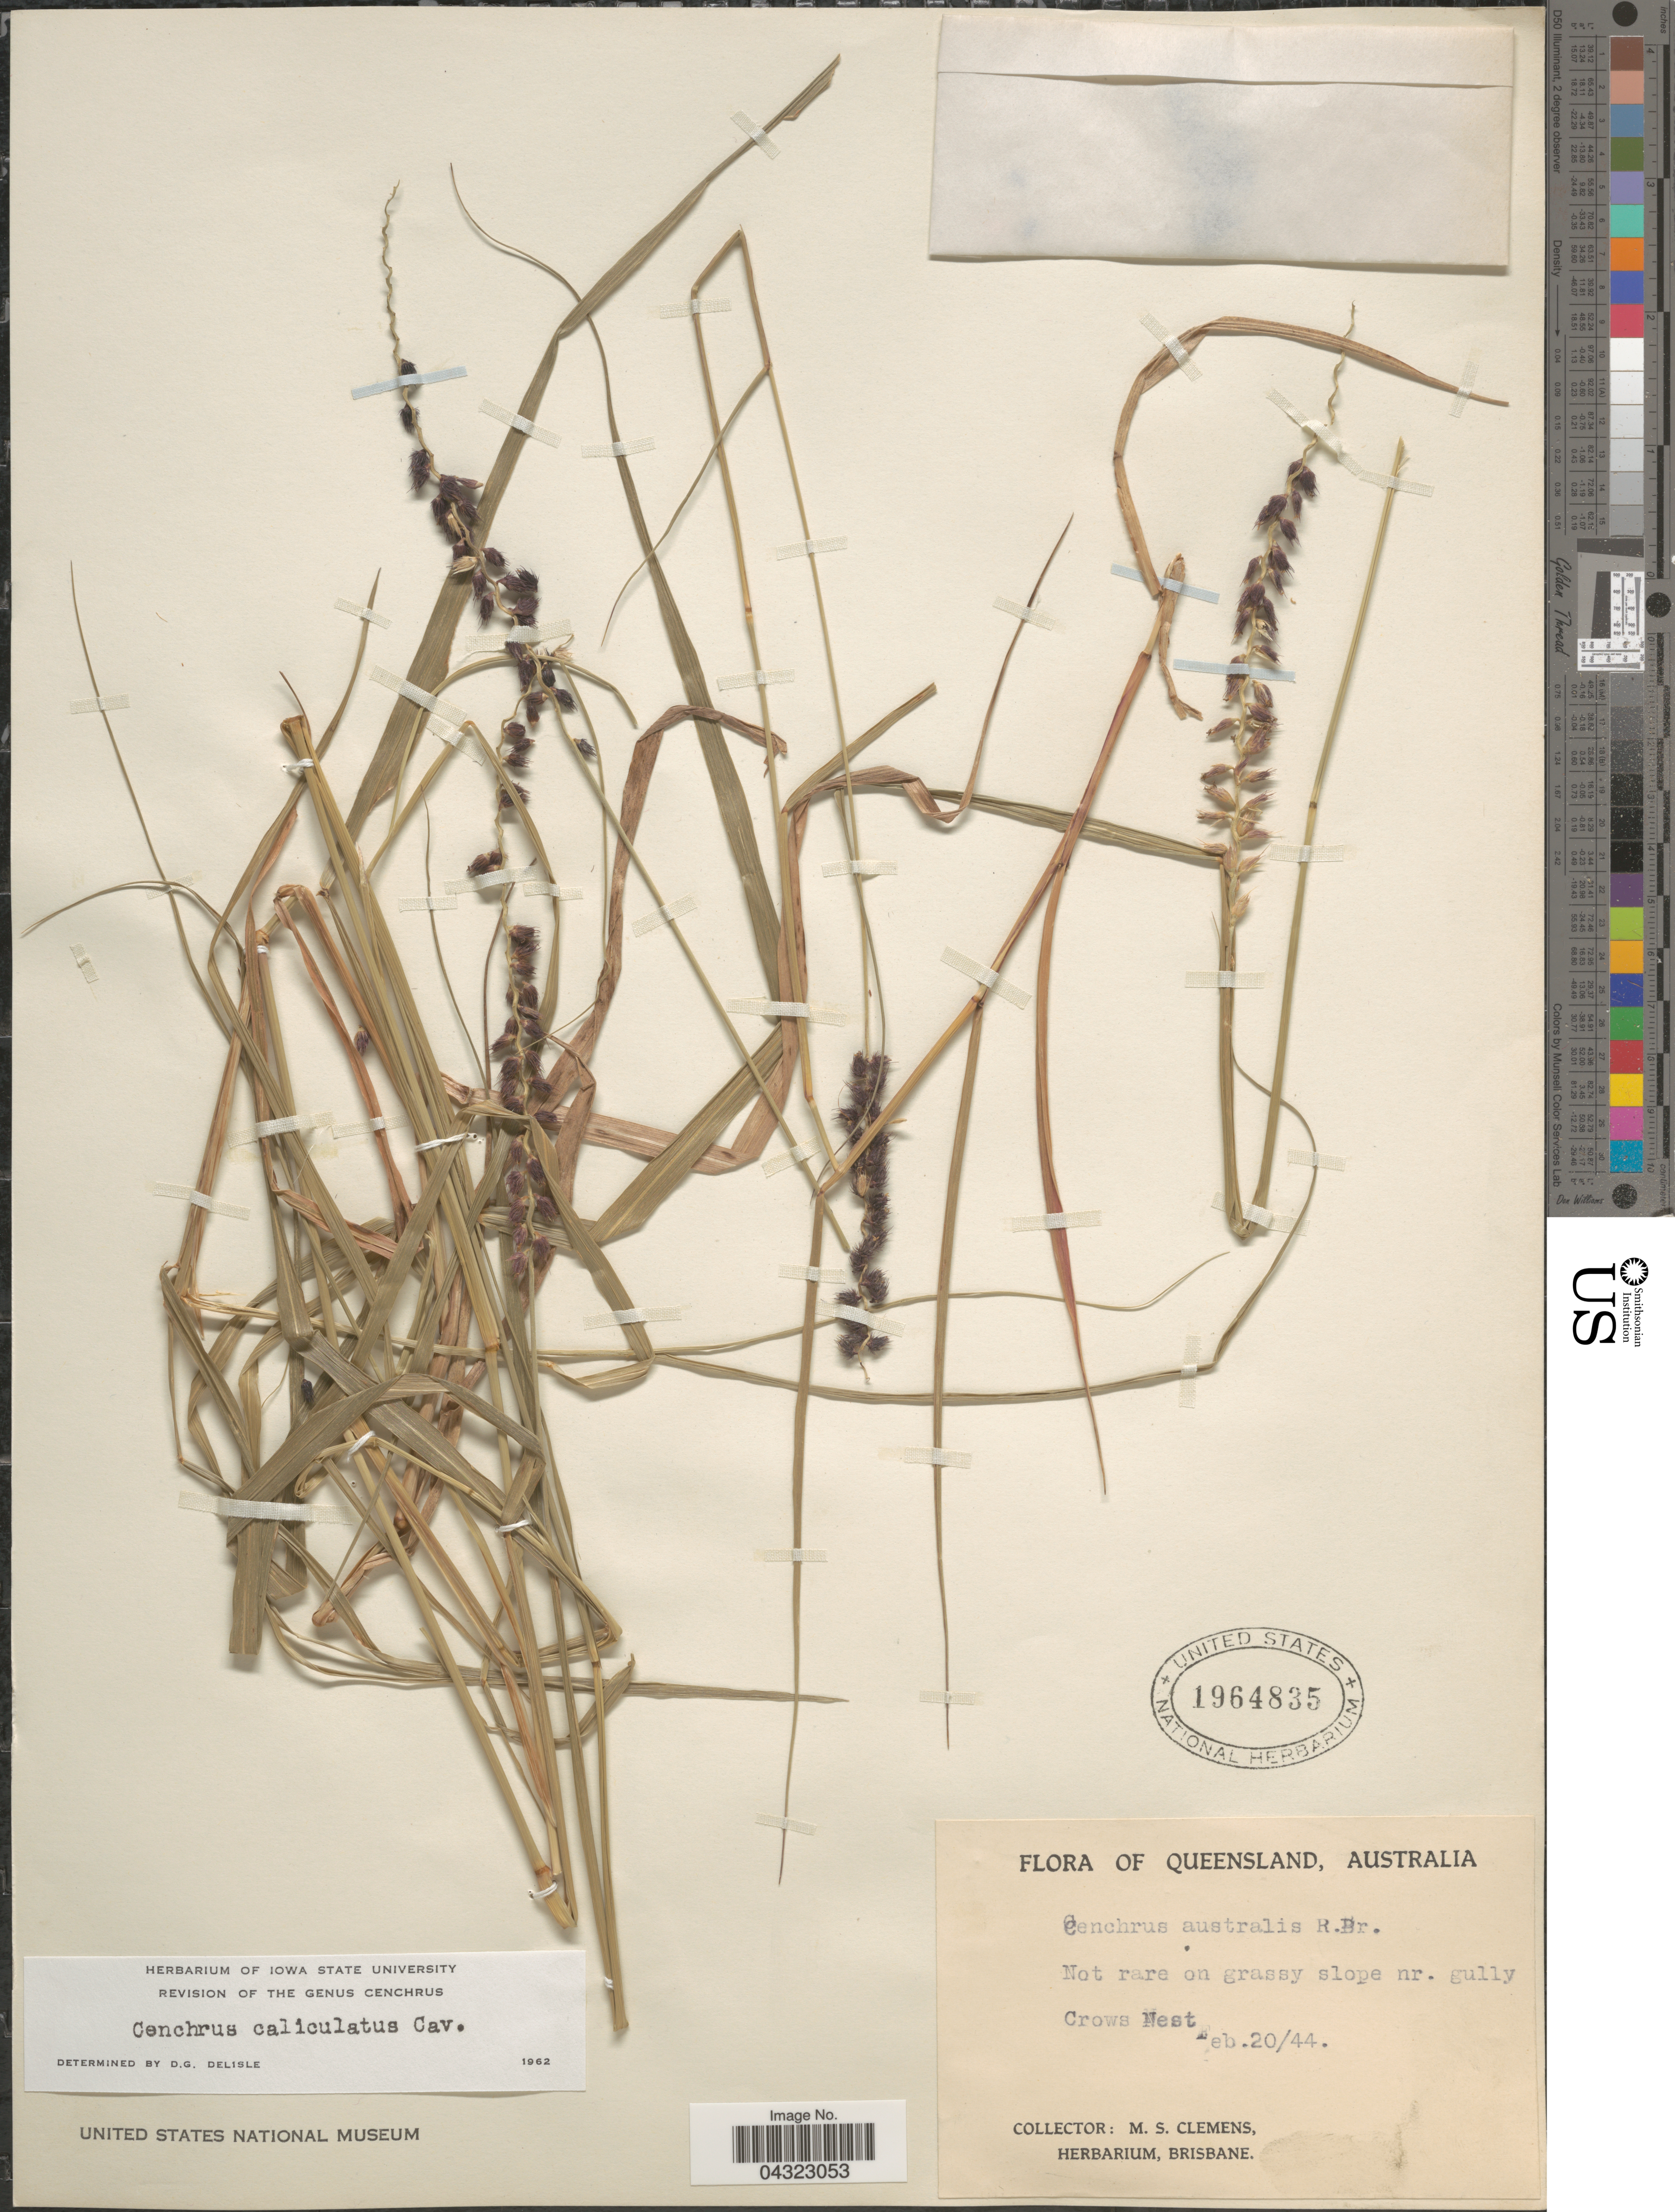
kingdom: Plantae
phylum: Tracheophyta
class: Liliopsida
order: Poales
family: Poaceae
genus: Cenchrus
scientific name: Cenchrus caliculatus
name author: Cav.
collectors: M. S. Clemens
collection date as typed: Transcribed d/m/y: 20/2/44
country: Australia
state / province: Queensland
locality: Not rare on grassy slope nr. gully Crows Nest.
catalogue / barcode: US 1964835